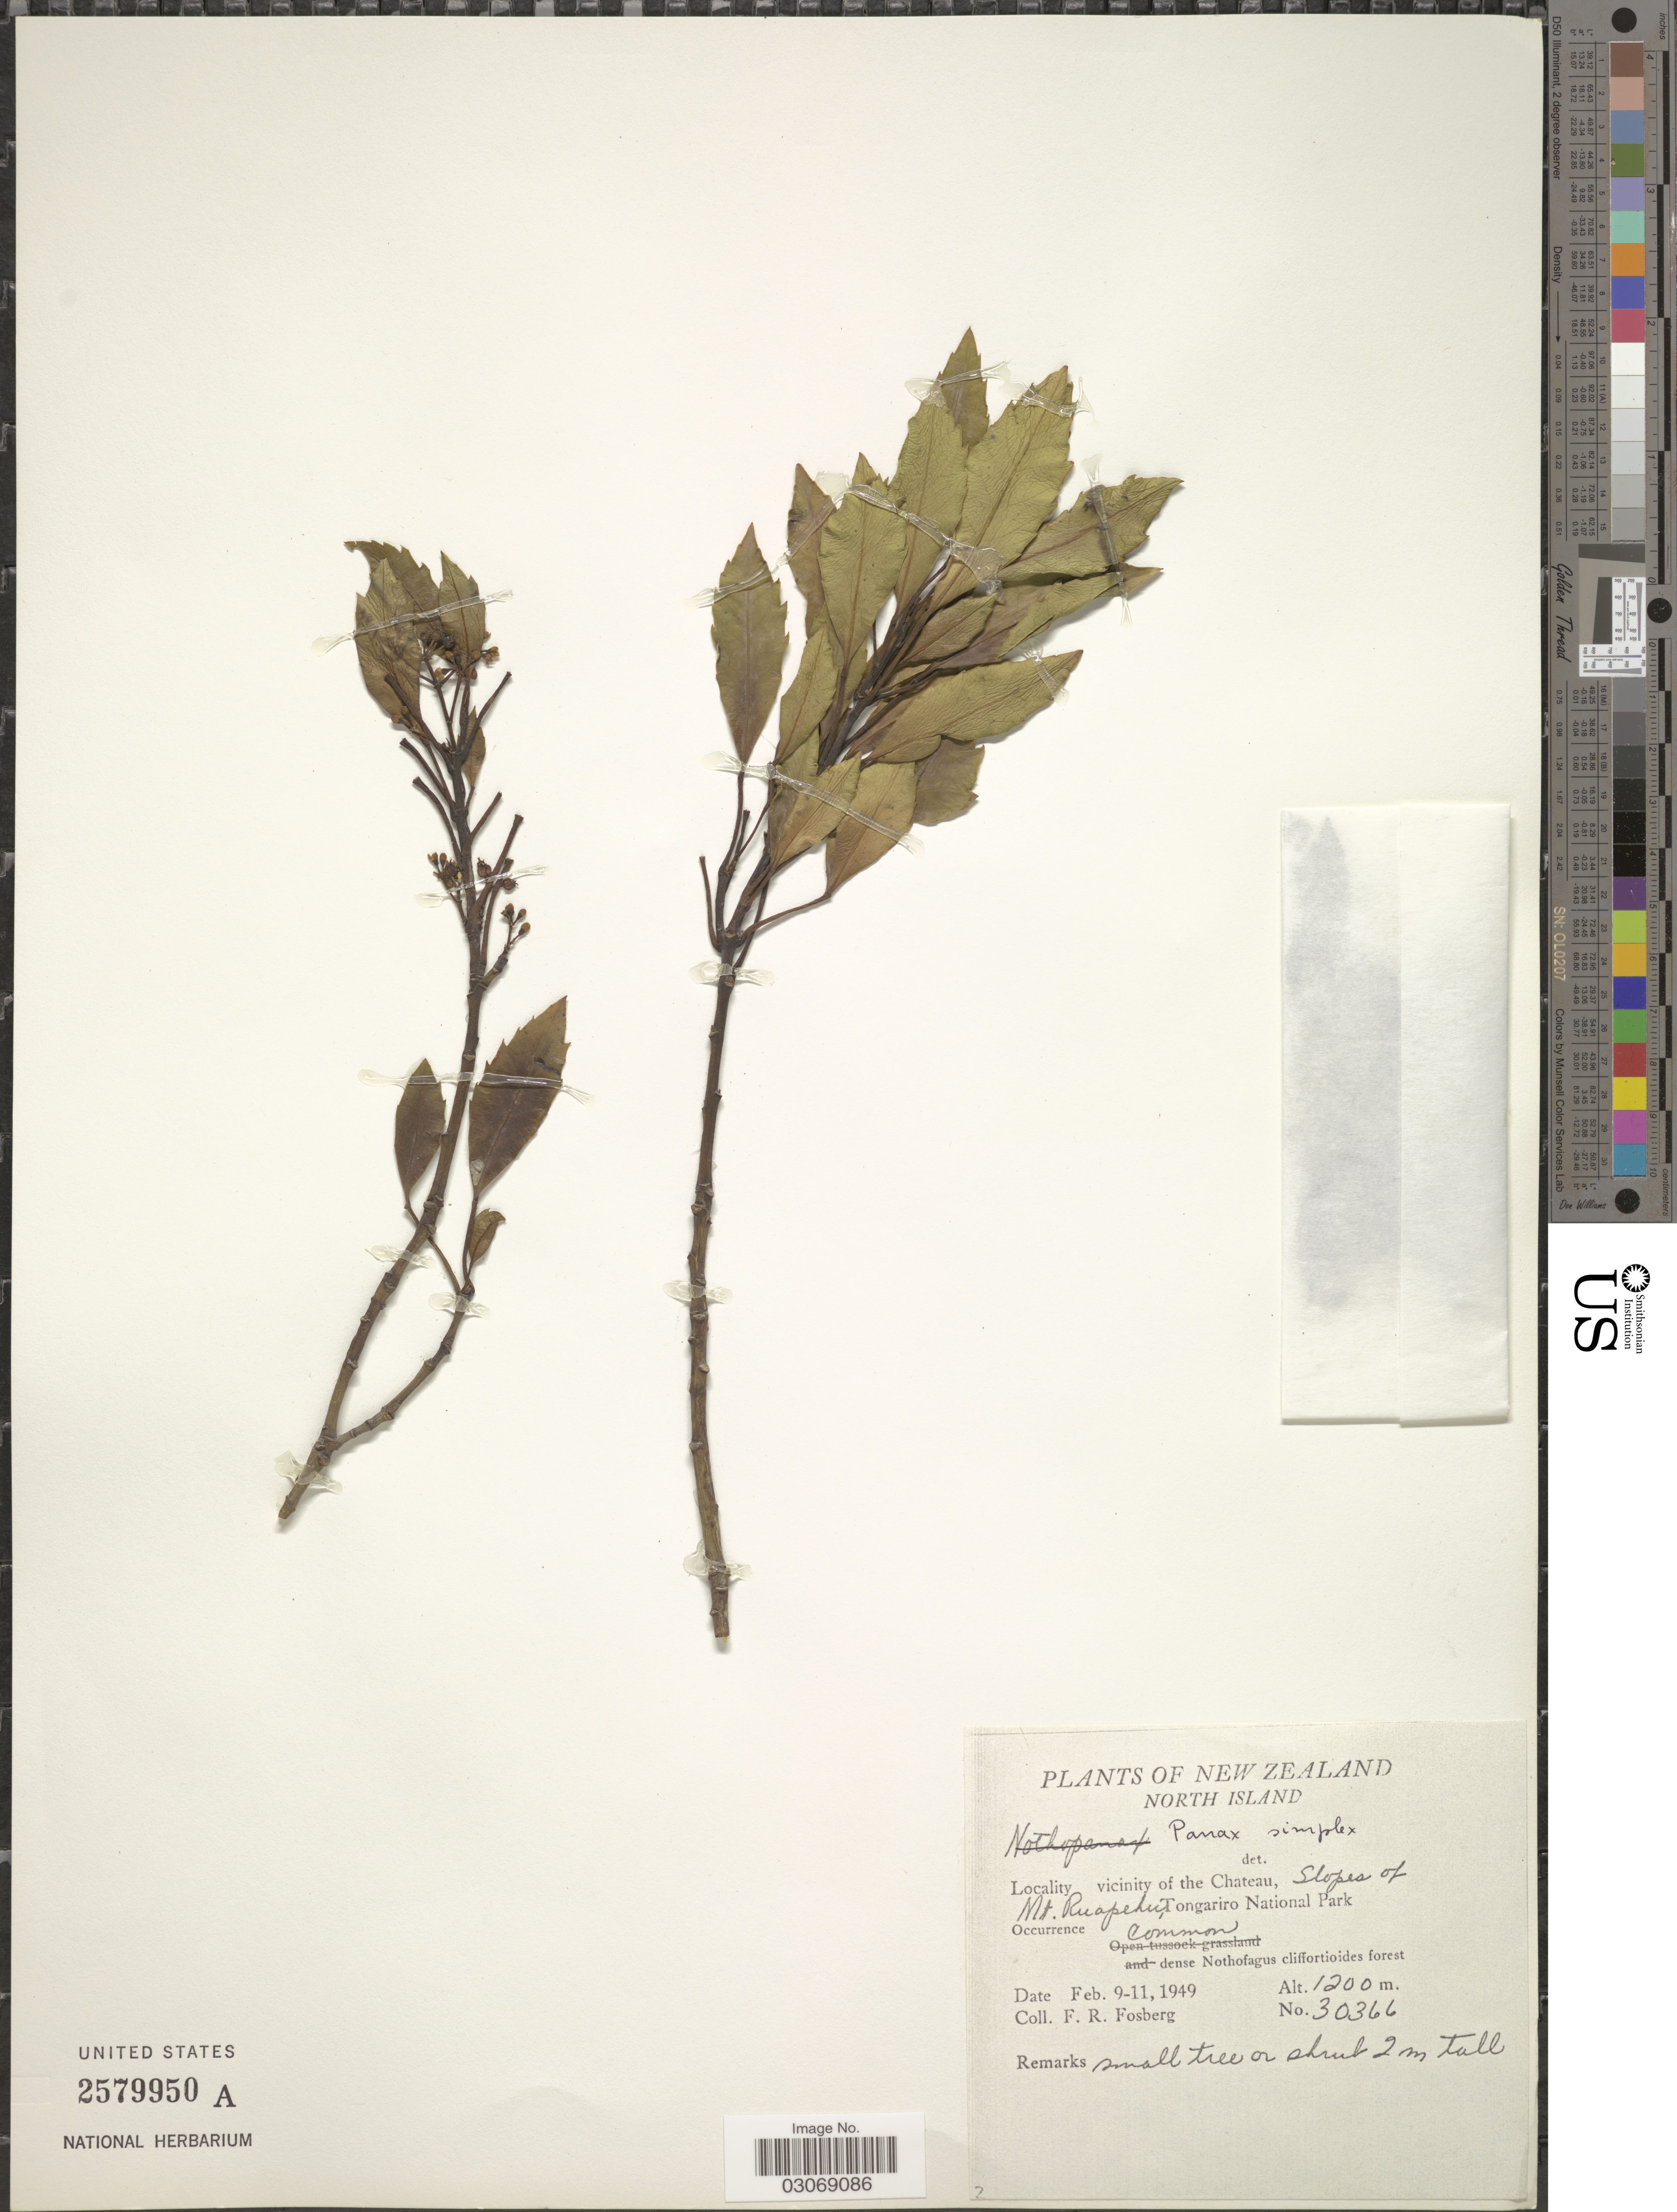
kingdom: Plantae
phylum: Tracheophyta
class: Magnoliopsida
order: Apiales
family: Araliaceae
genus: Nothopanax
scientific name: Nothopanax simplex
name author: (G. Forst.) Seem.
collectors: F. R. Fosberg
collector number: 30366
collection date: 1949-02-09/1949-02-11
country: New Zealand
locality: North Island, vicinity of the Chateau, slopes of Mt. Ruapehu, Tongariro National Park.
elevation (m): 1200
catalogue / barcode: US 2579950A